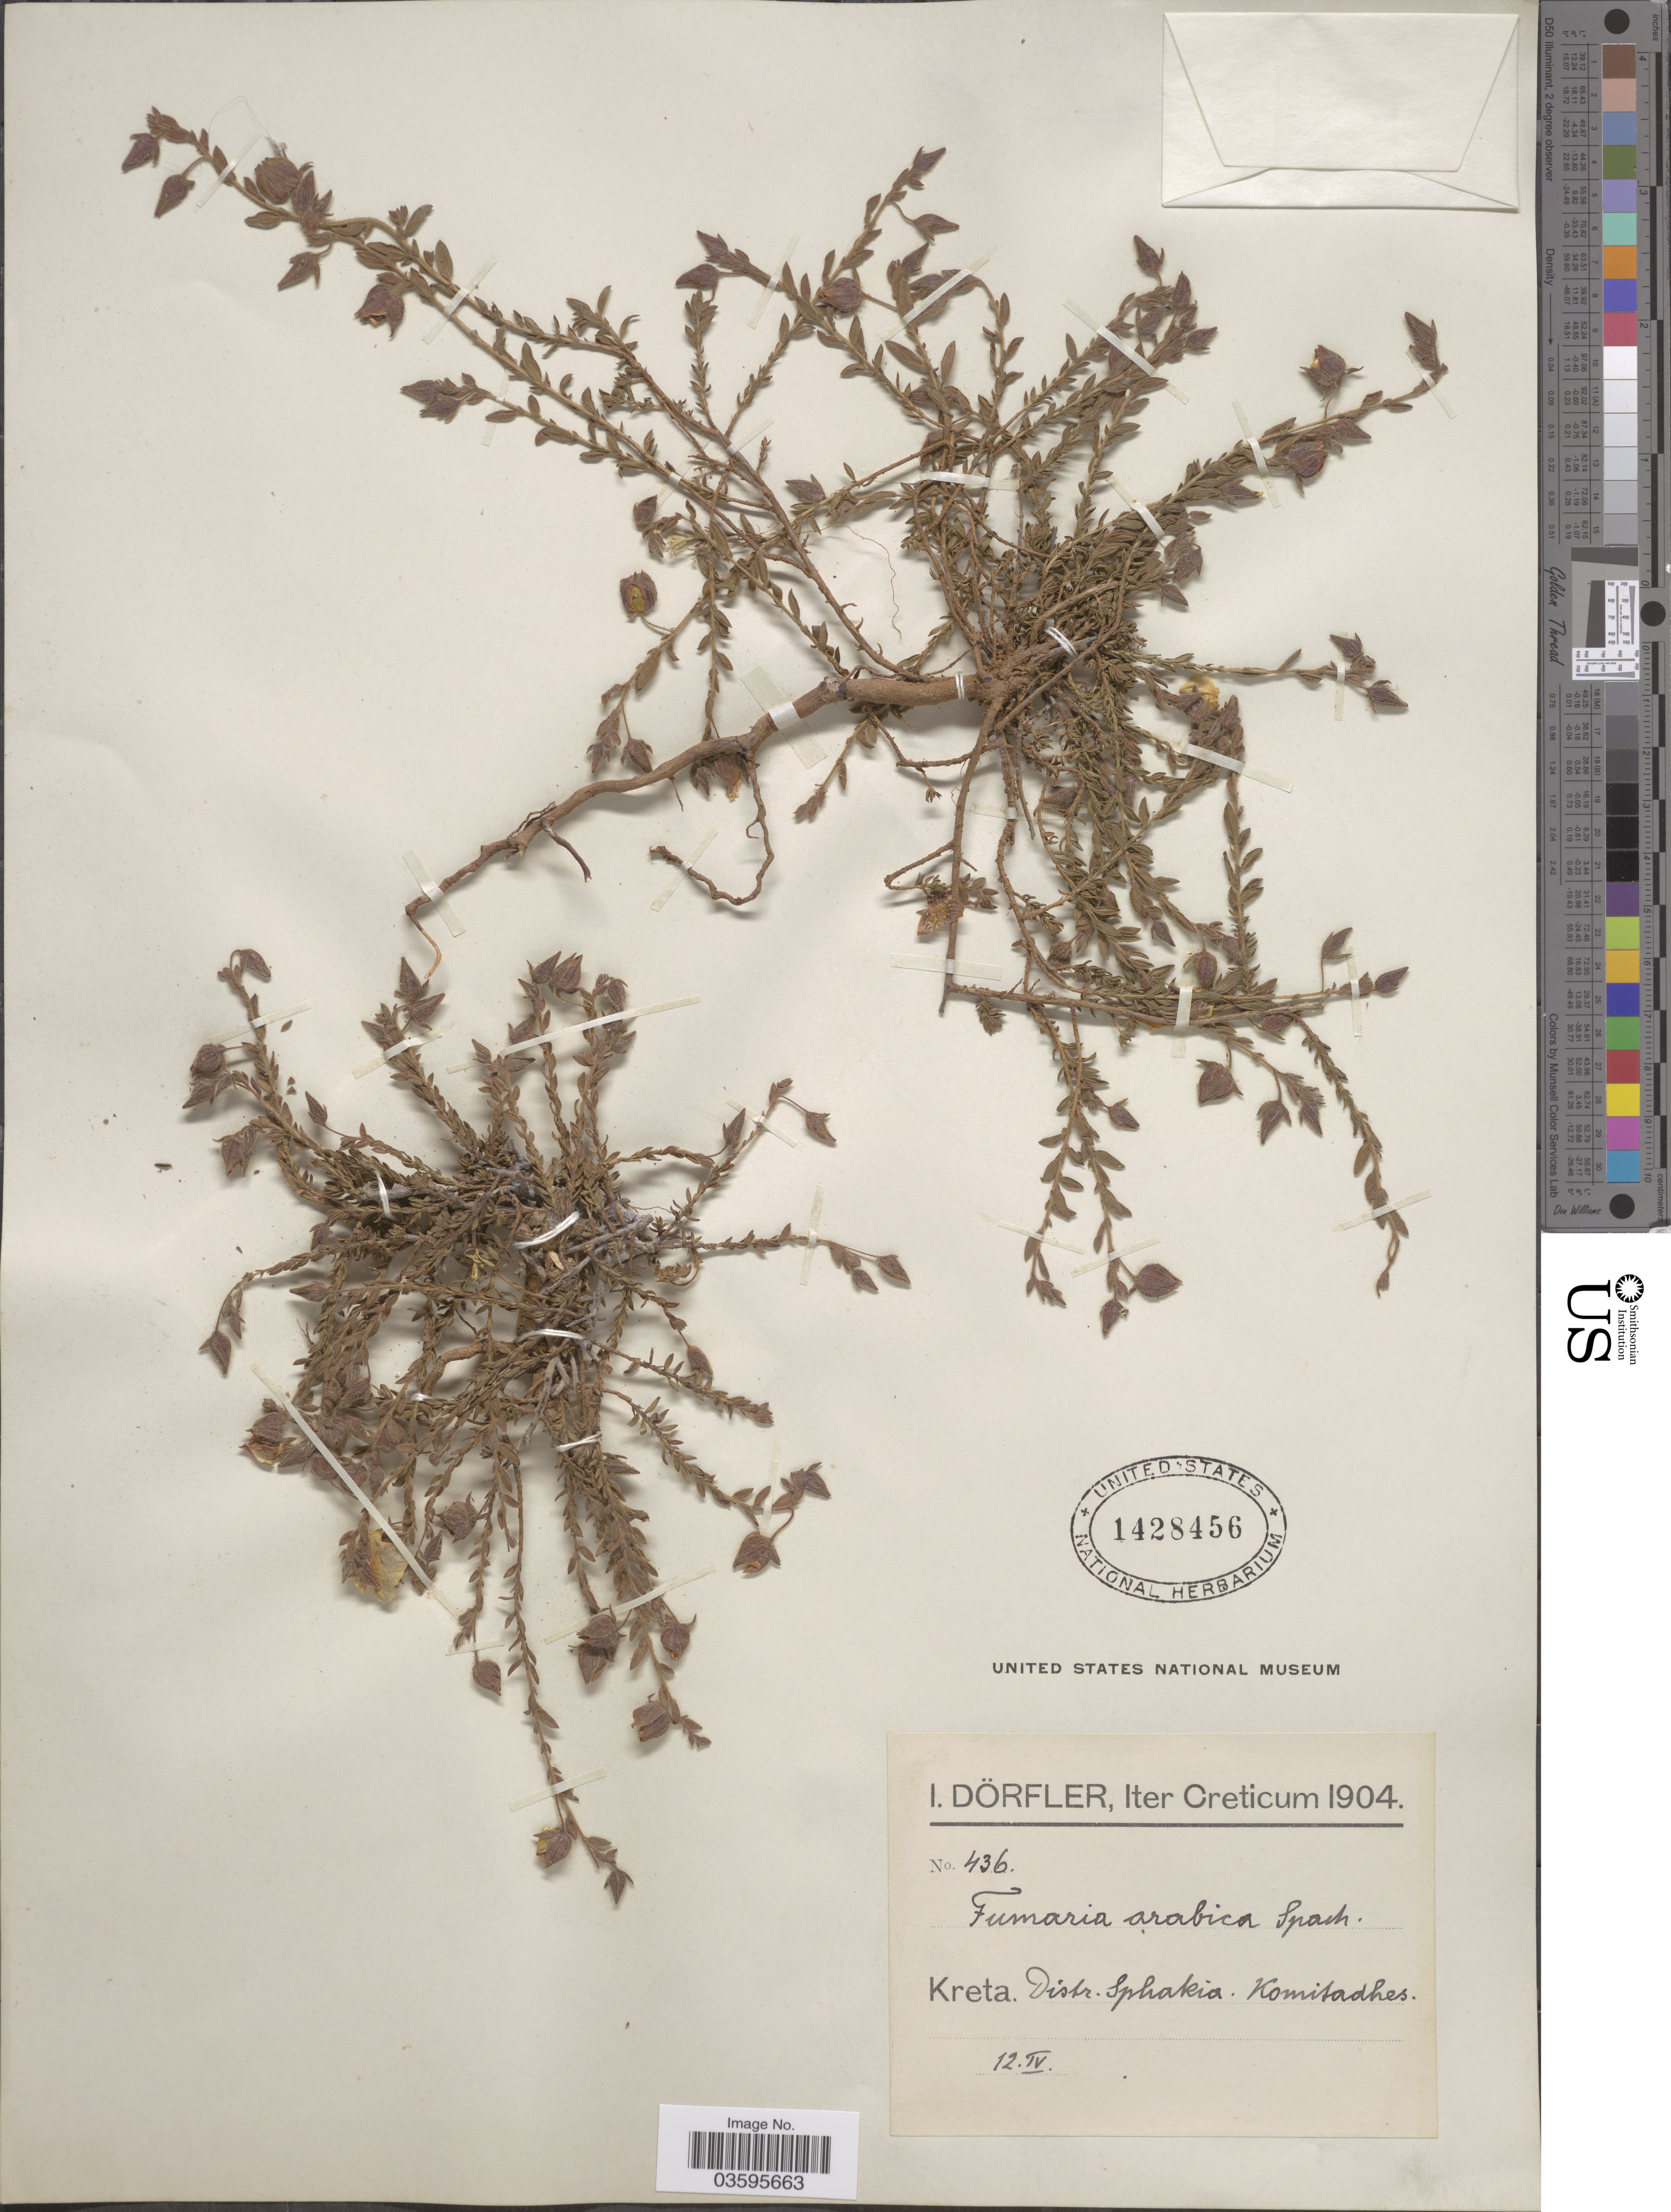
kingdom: Plantae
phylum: Tracheophyta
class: Magnoliopsida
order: Ranunculales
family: Papaveraceae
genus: Fumaria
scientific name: Fumaria arabica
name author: Spach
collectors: I. Dörfler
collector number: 436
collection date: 1904-04-12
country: Greece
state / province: Crete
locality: Kreta. Distr. Sphakia. Komitadhes.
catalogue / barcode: US 1428456